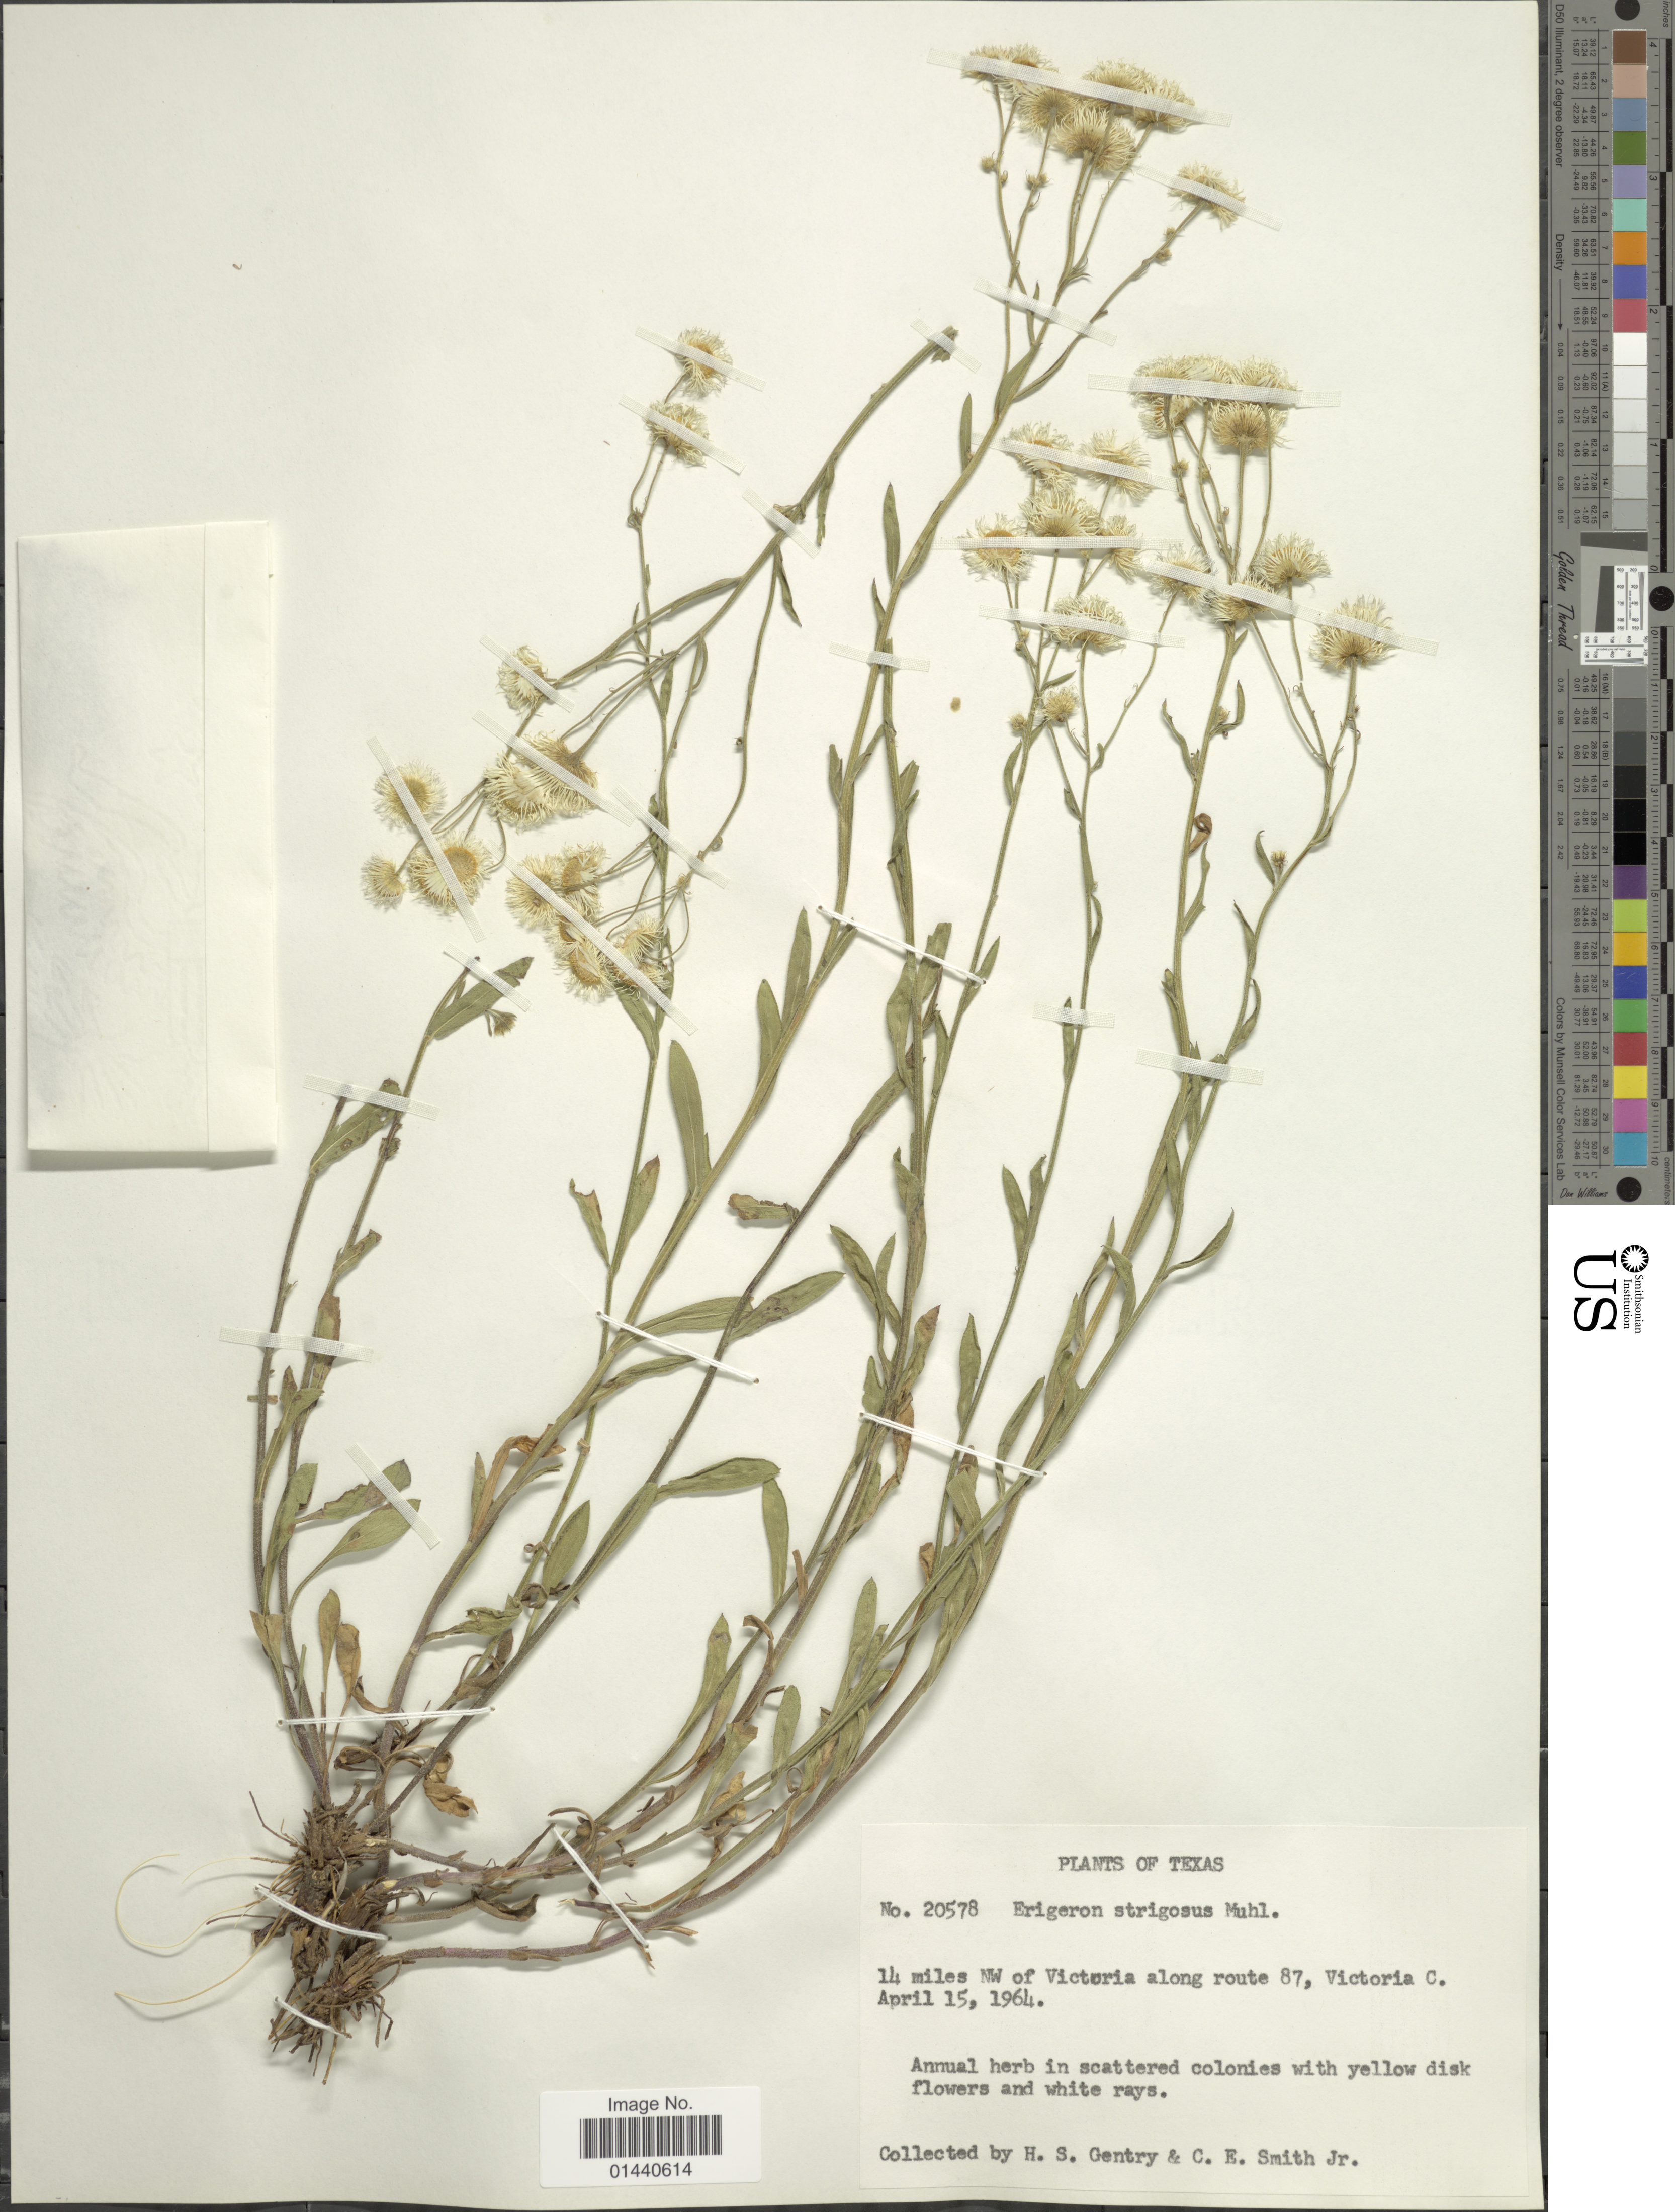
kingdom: Plantae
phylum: Tracheophyta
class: Magnoliopsida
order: Asterales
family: Asteraceae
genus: Erigeron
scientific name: Erigeron strigosus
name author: Muhl. ex Willd.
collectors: H. S. Gentry & C. E. Smith Jr.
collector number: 20578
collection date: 1964-04-15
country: United States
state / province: Texas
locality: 14 miles NW of Victoria along route 87, Victoria C.